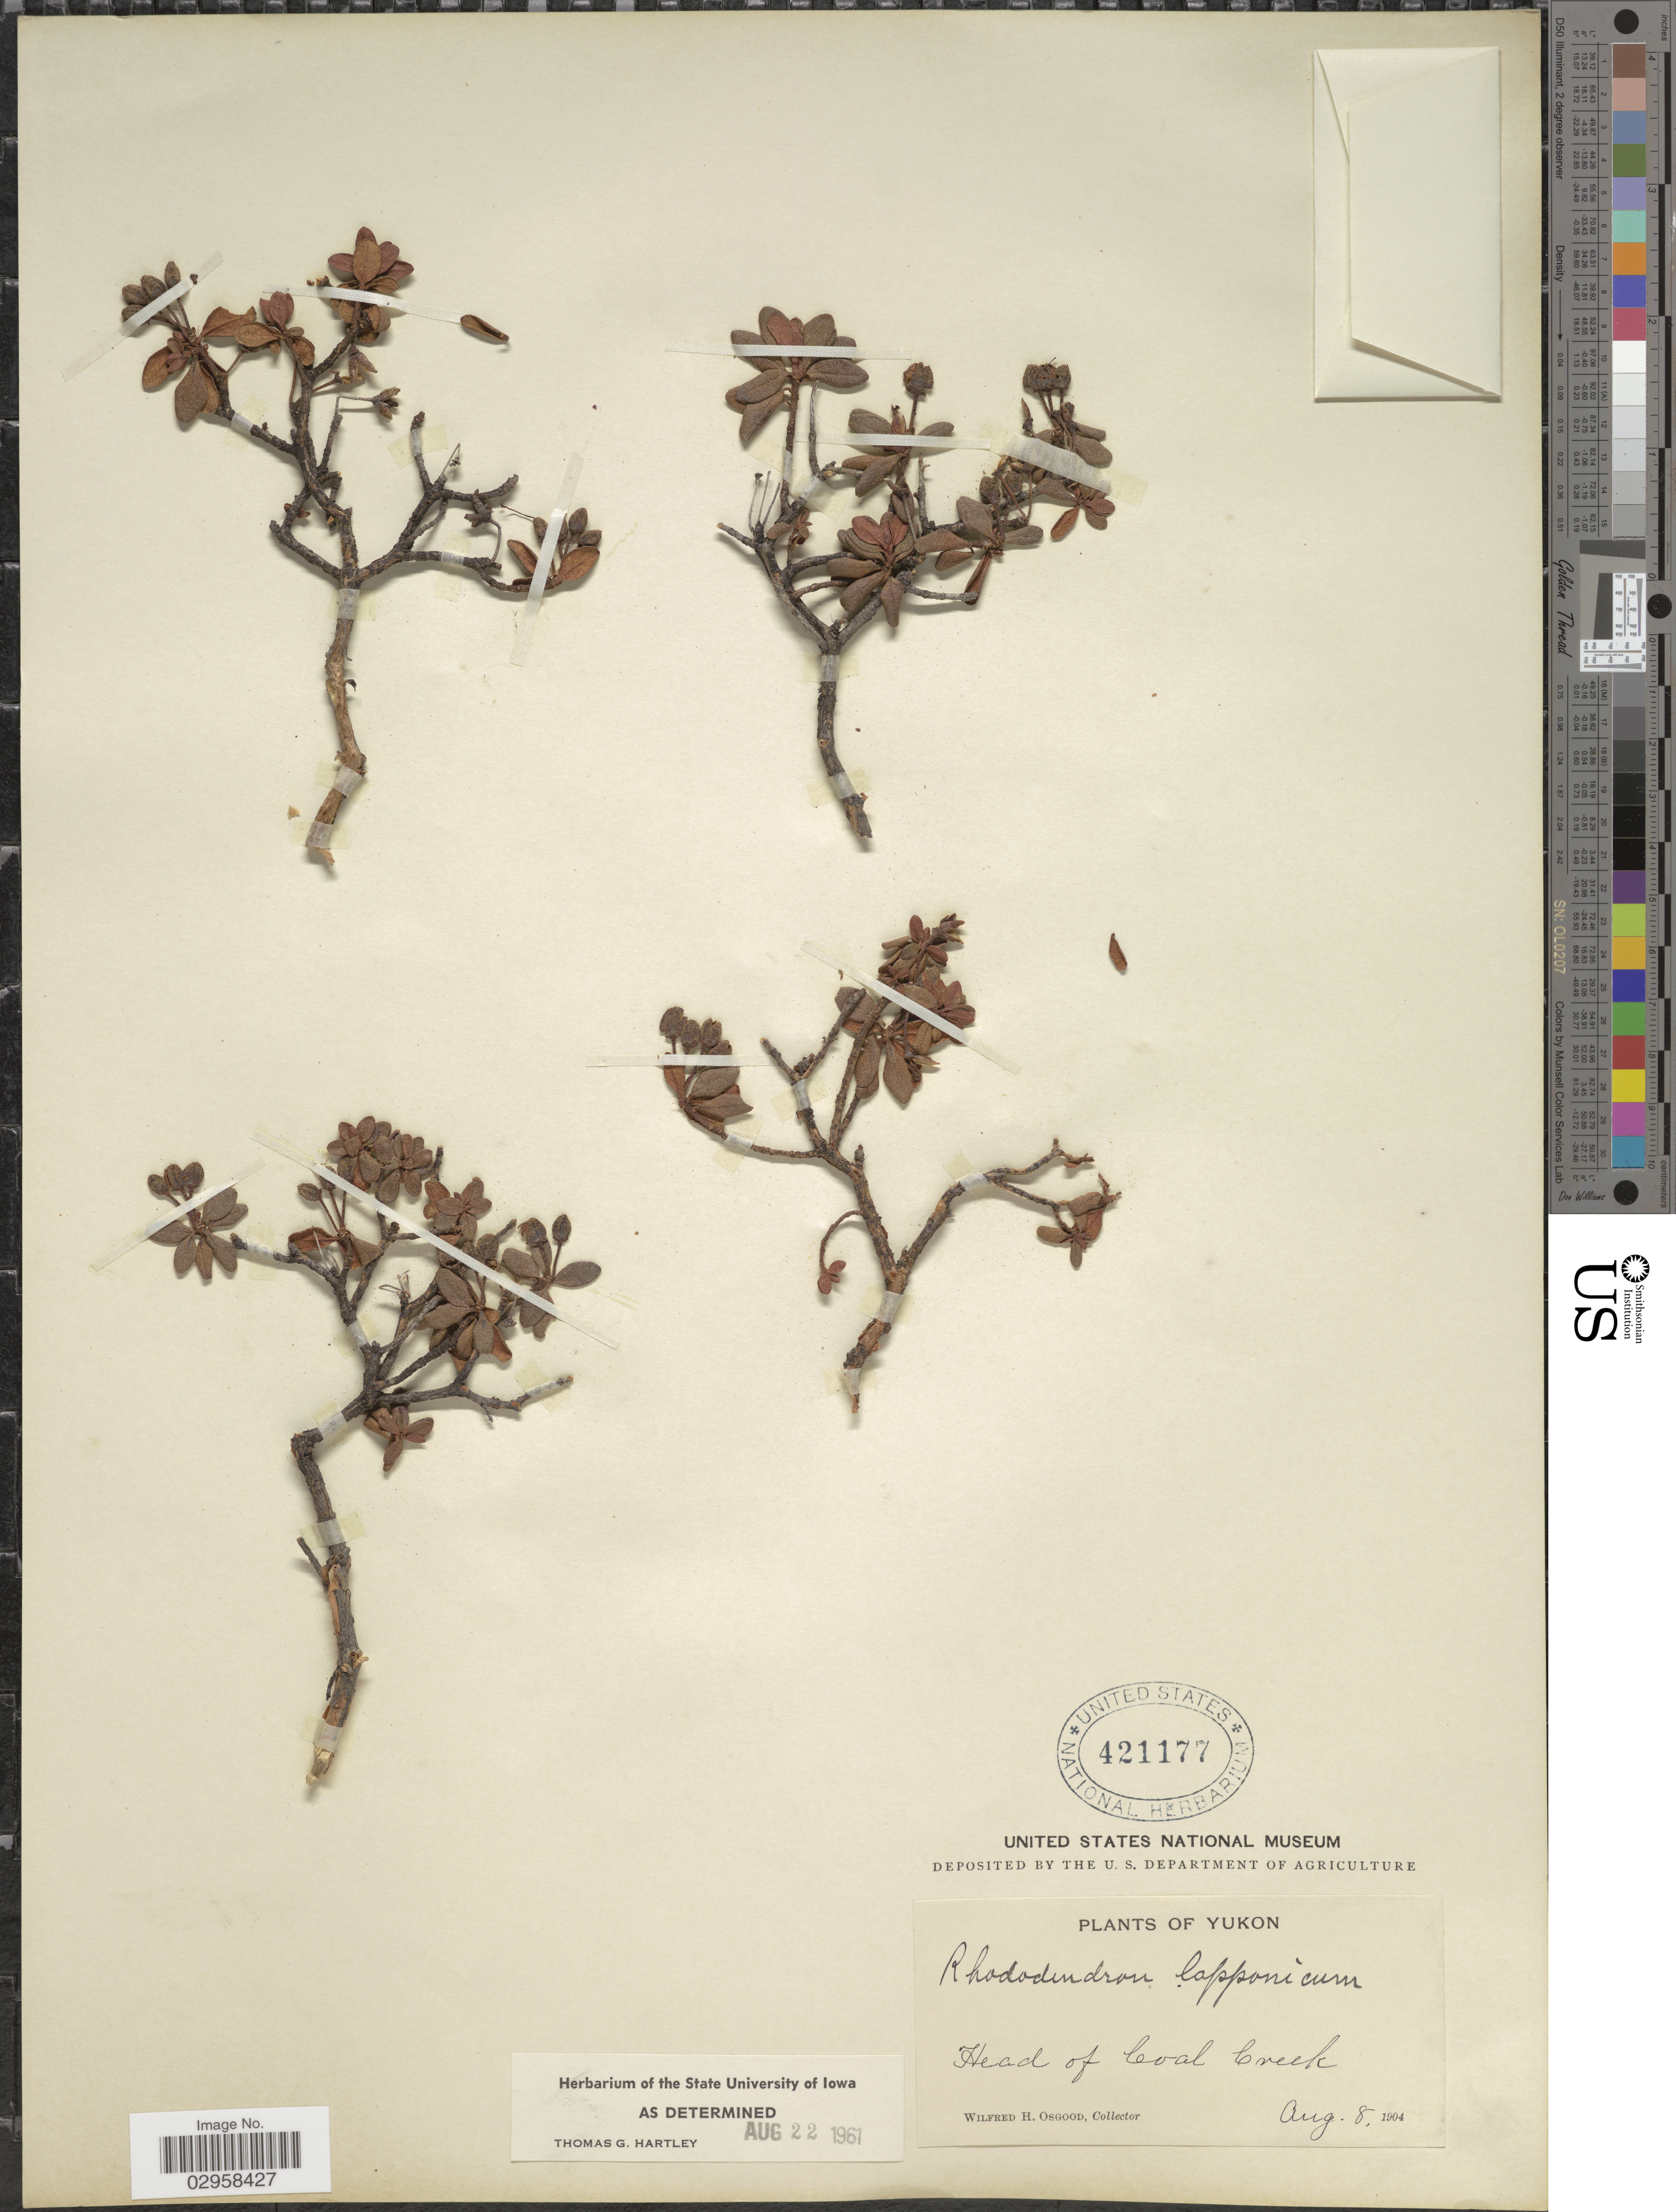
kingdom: Plantae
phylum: Tracheophyta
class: Magnoliopsida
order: Ericales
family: Ericaceae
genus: Rhododendron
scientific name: Rhododendron lapponicum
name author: (L.) Wahlenb.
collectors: W. Osgood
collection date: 1904-08-08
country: Canada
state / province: Yukon Territory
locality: Yukon. Head of Coal Creek.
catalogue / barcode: US 421177